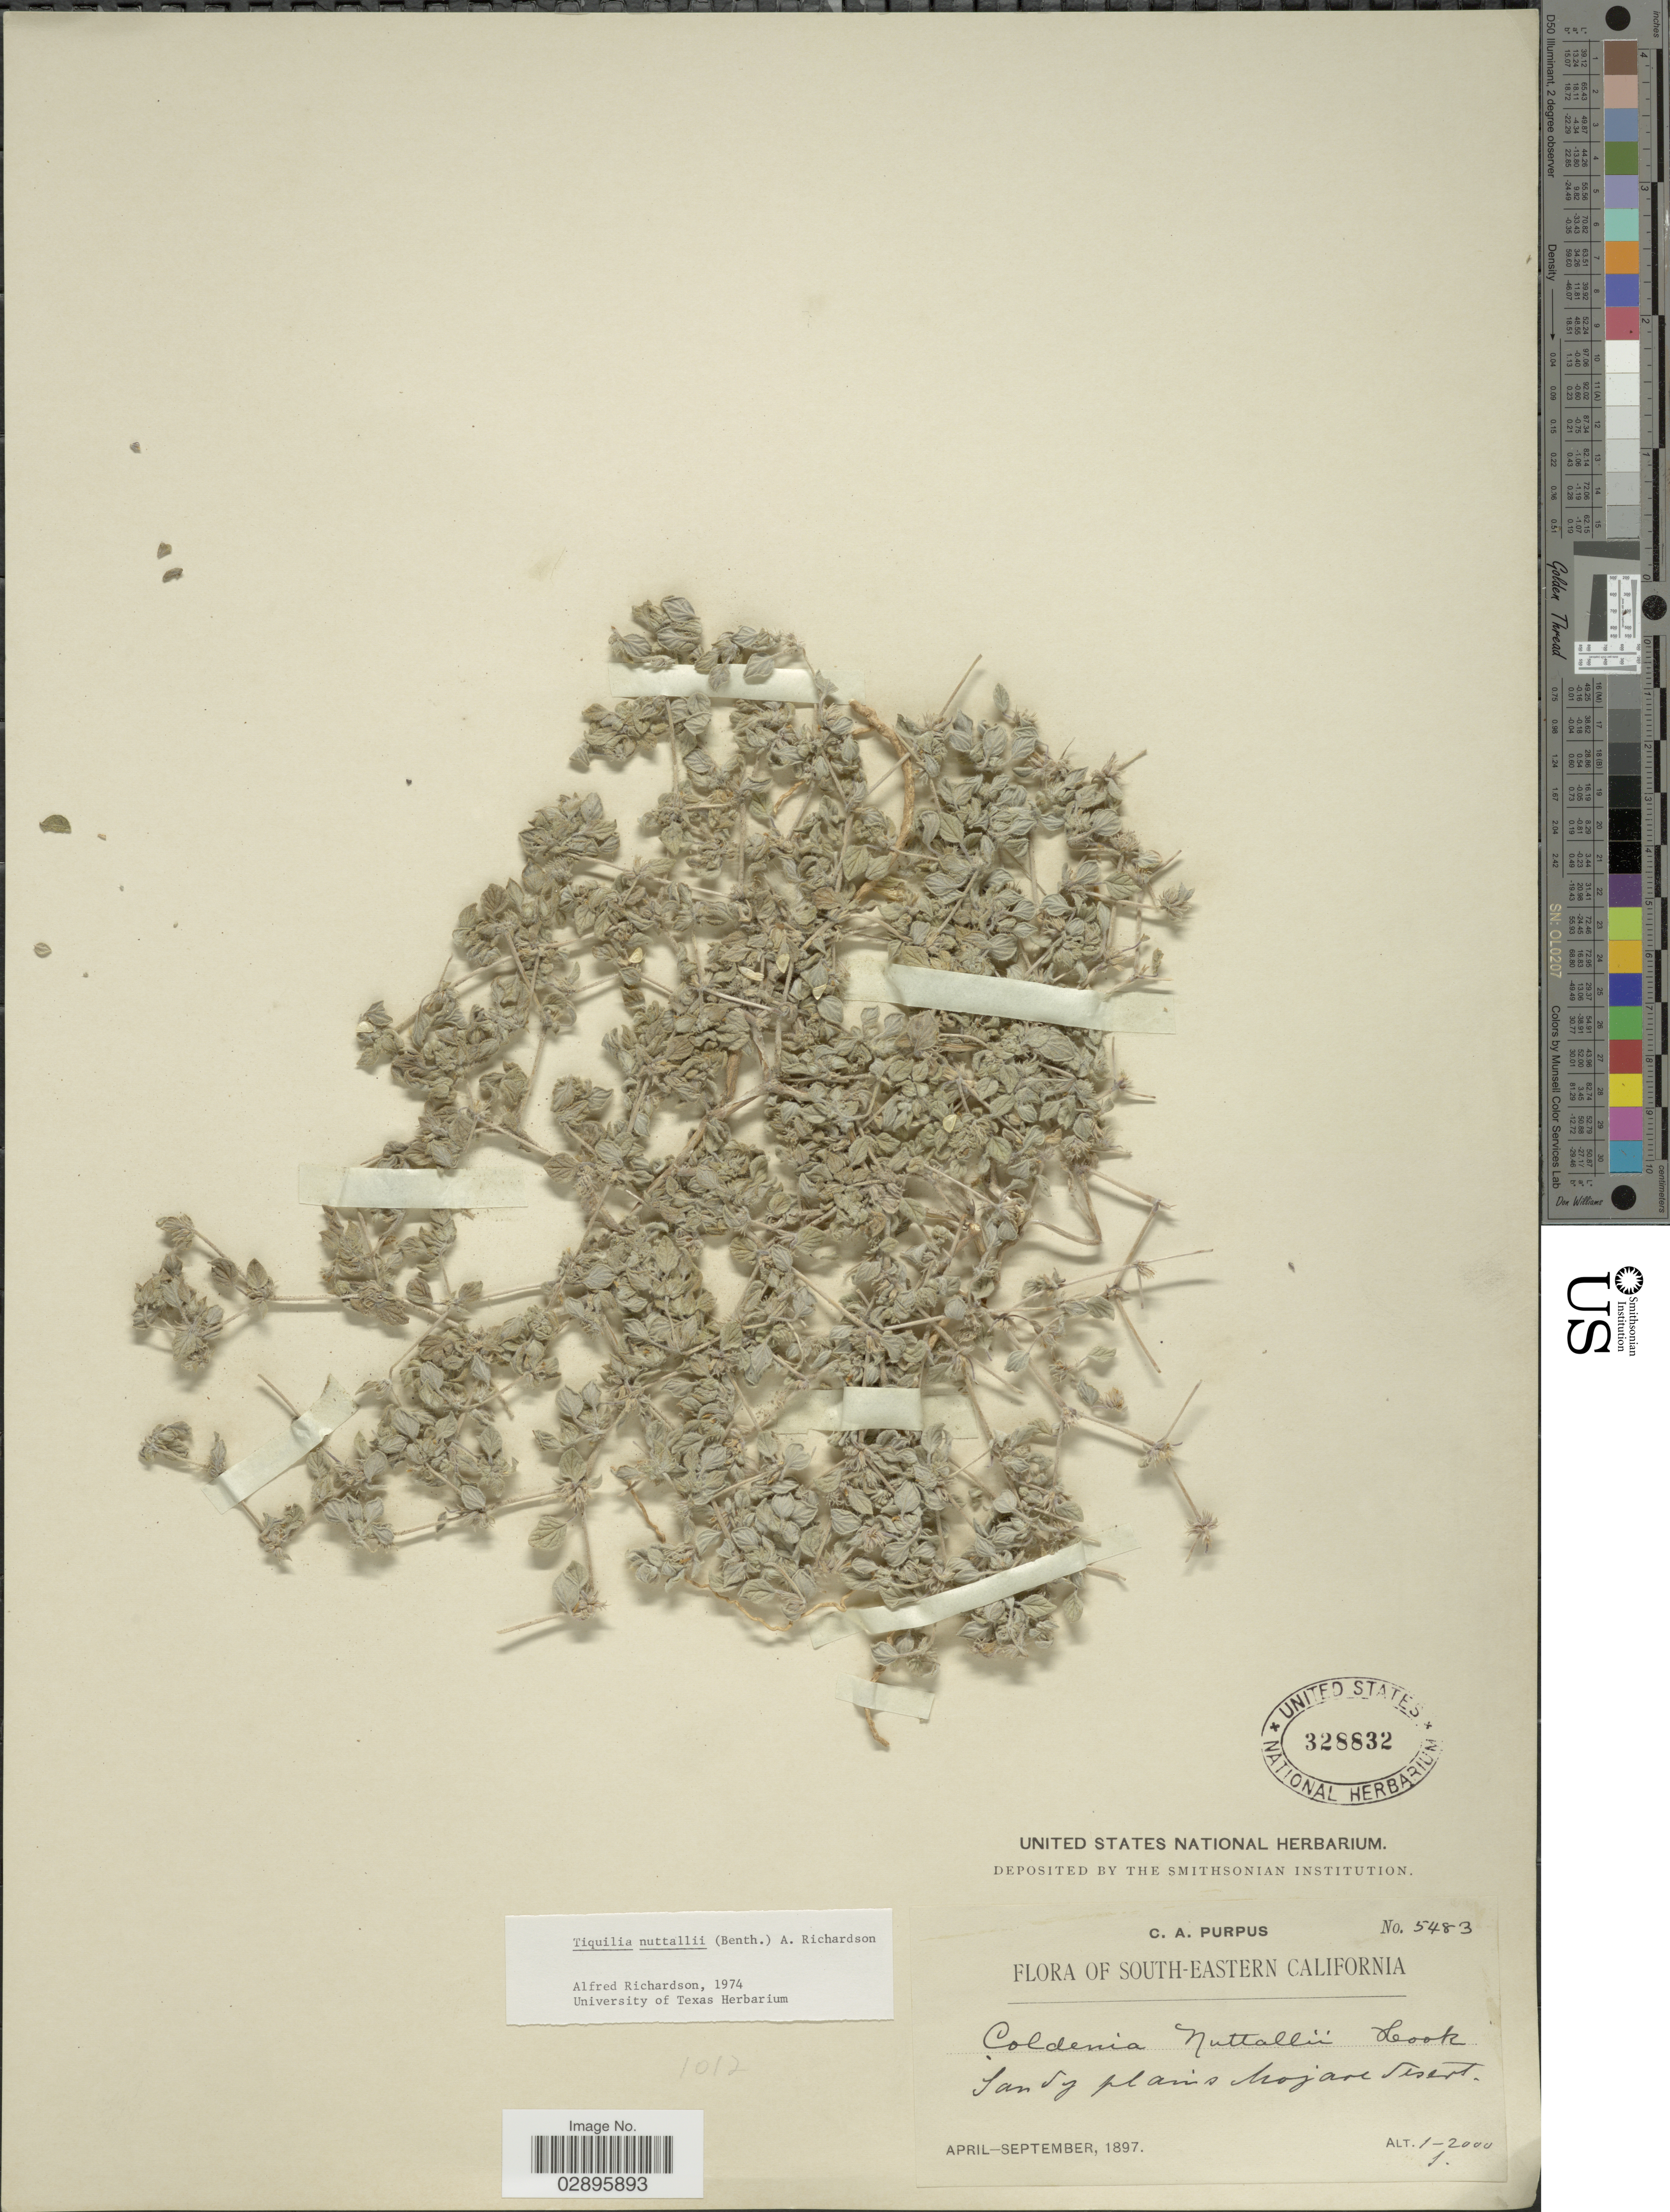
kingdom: Plantae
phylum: Tracheophyta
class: Magnoliopsida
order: Boraginales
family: Ehretiaceae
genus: Tiquilia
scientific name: Tiquilia nuttallii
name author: (Hook.) A.T. Richardson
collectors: C. A. Purpus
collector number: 5483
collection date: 1897-04/1897-09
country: United States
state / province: California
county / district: San Bernardino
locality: South-Eastern California. Sandy plains Mojave desert.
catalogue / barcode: US 328832